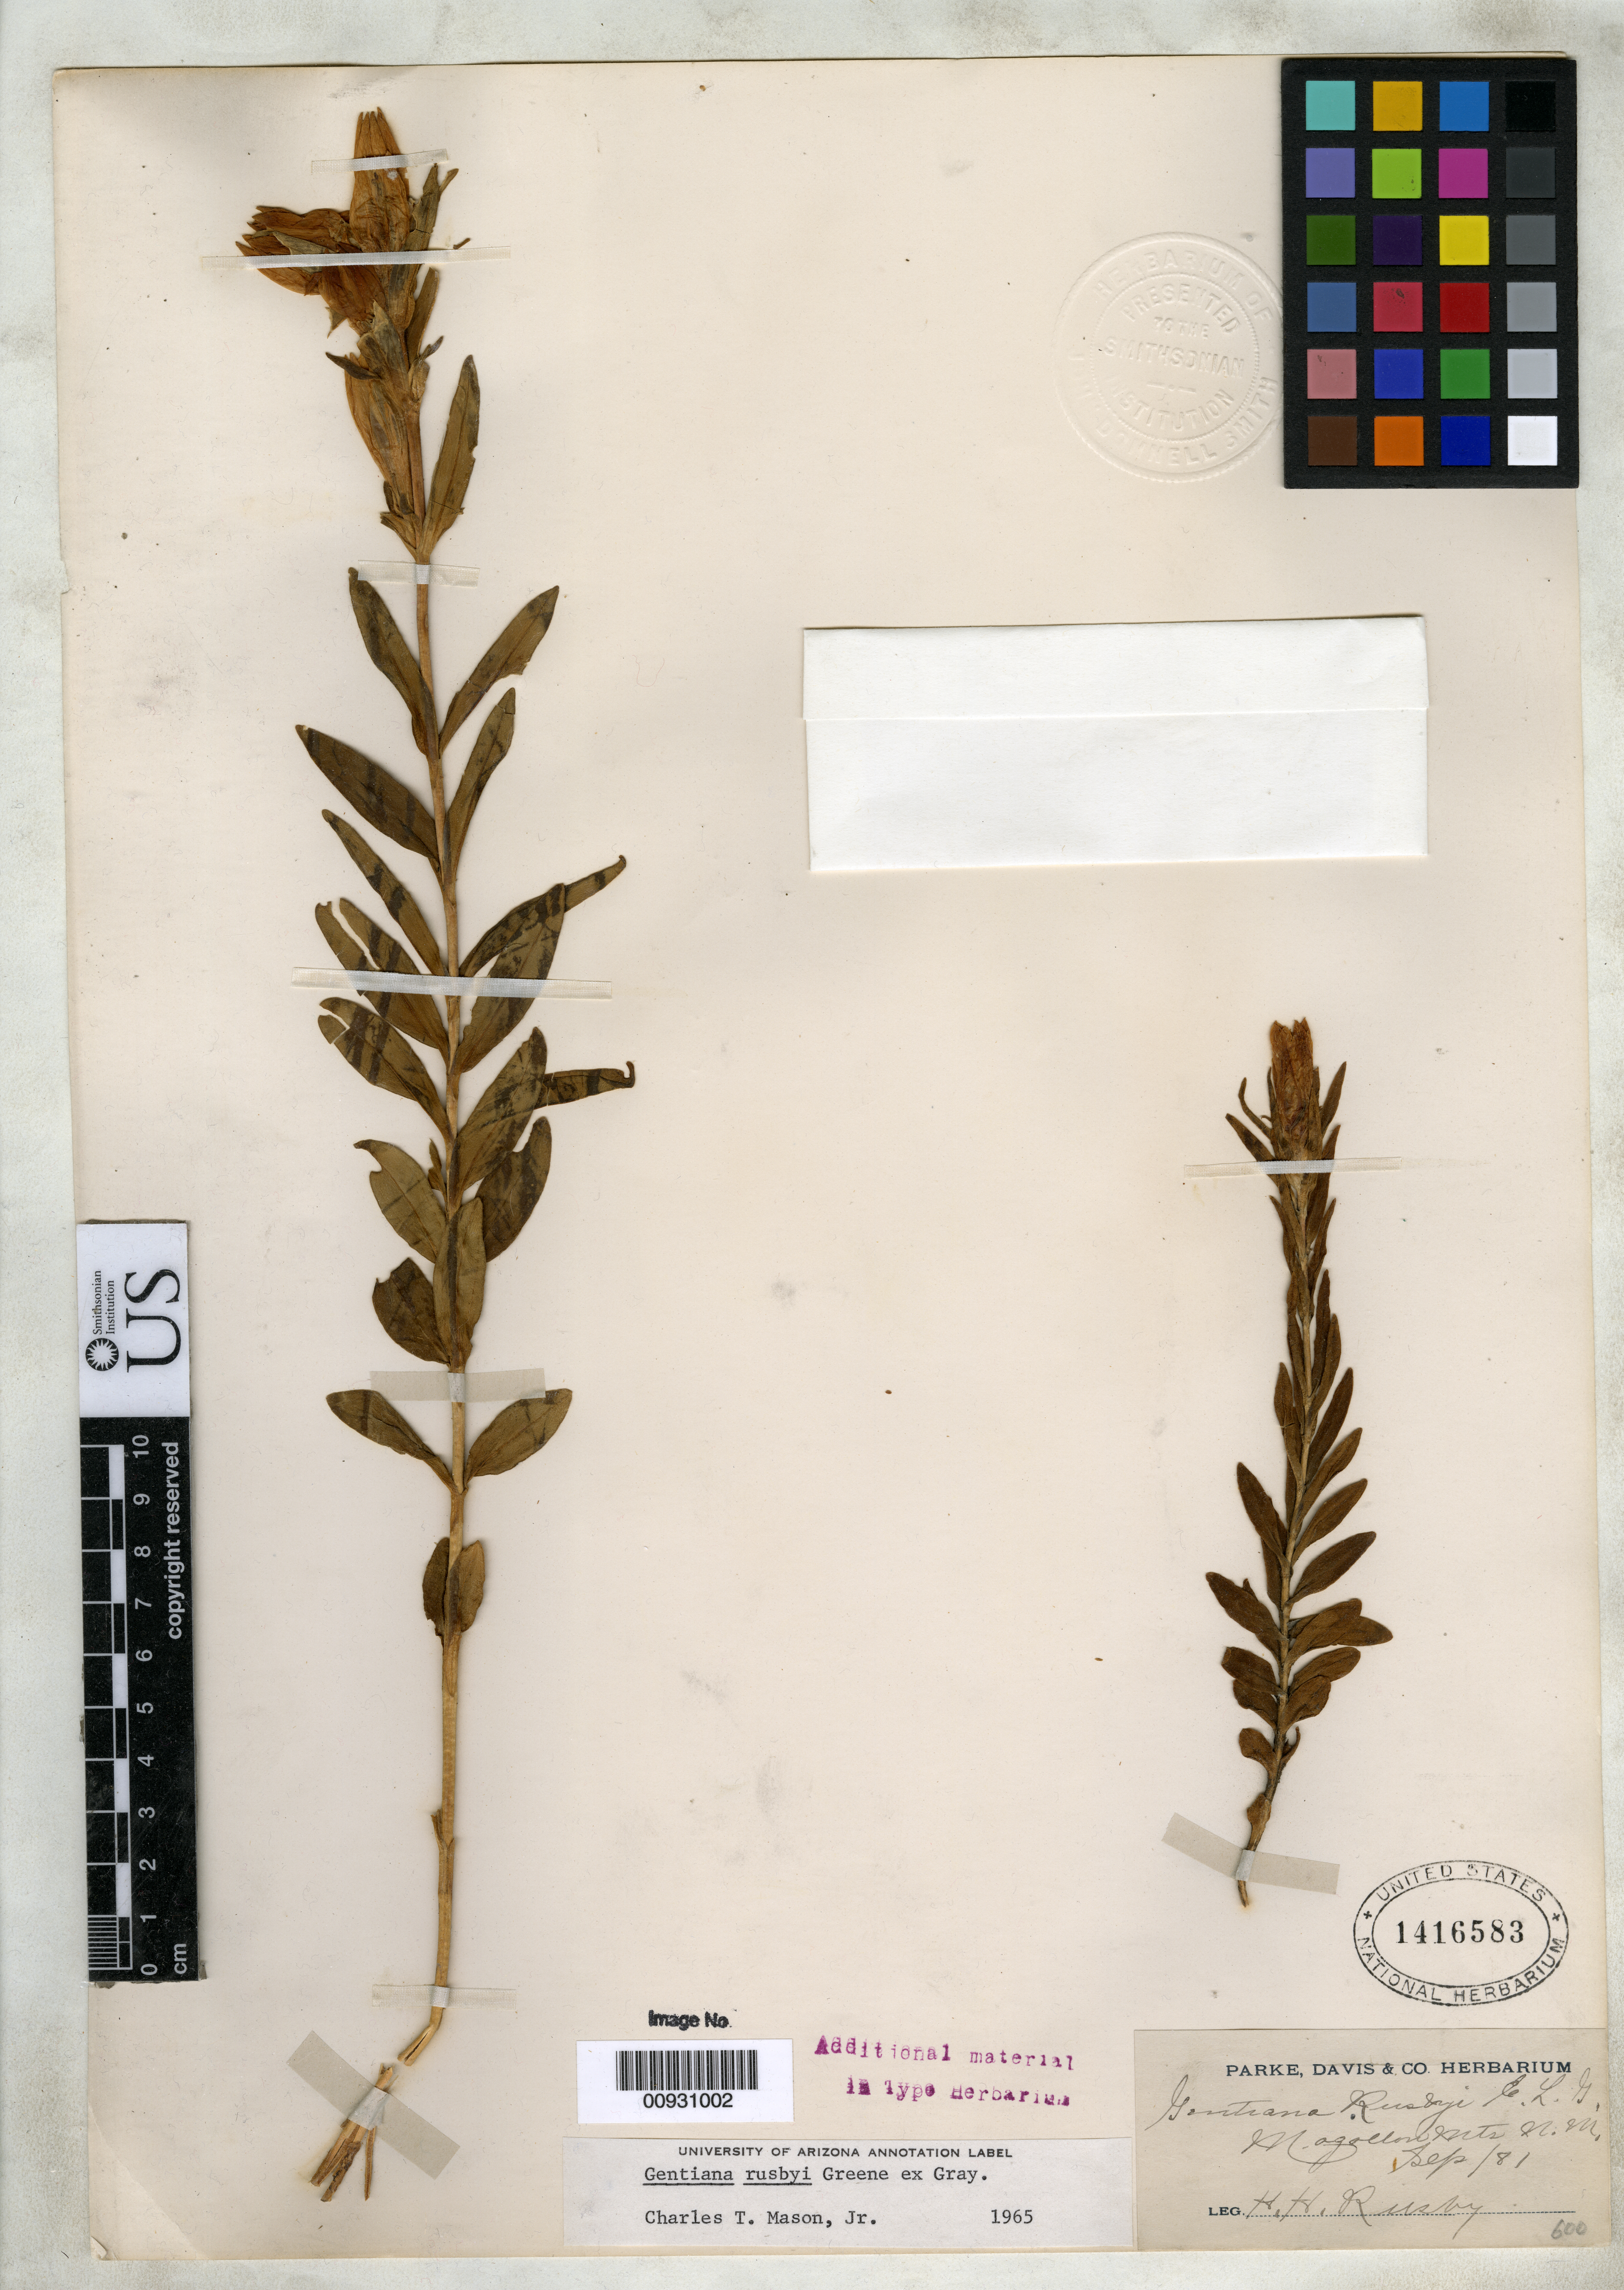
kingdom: Plantae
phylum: Tracheophyta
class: Magnoliopsida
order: Gentianales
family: Gentianaceae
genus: Gentiana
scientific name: Gentiana rusbyi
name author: Greene ex A. Gray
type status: Isotype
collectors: H. H. Rusby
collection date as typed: Sep 1881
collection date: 1881-09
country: United States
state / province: New Mexico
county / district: Catron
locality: Mogollon Mts.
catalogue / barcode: US 1416583